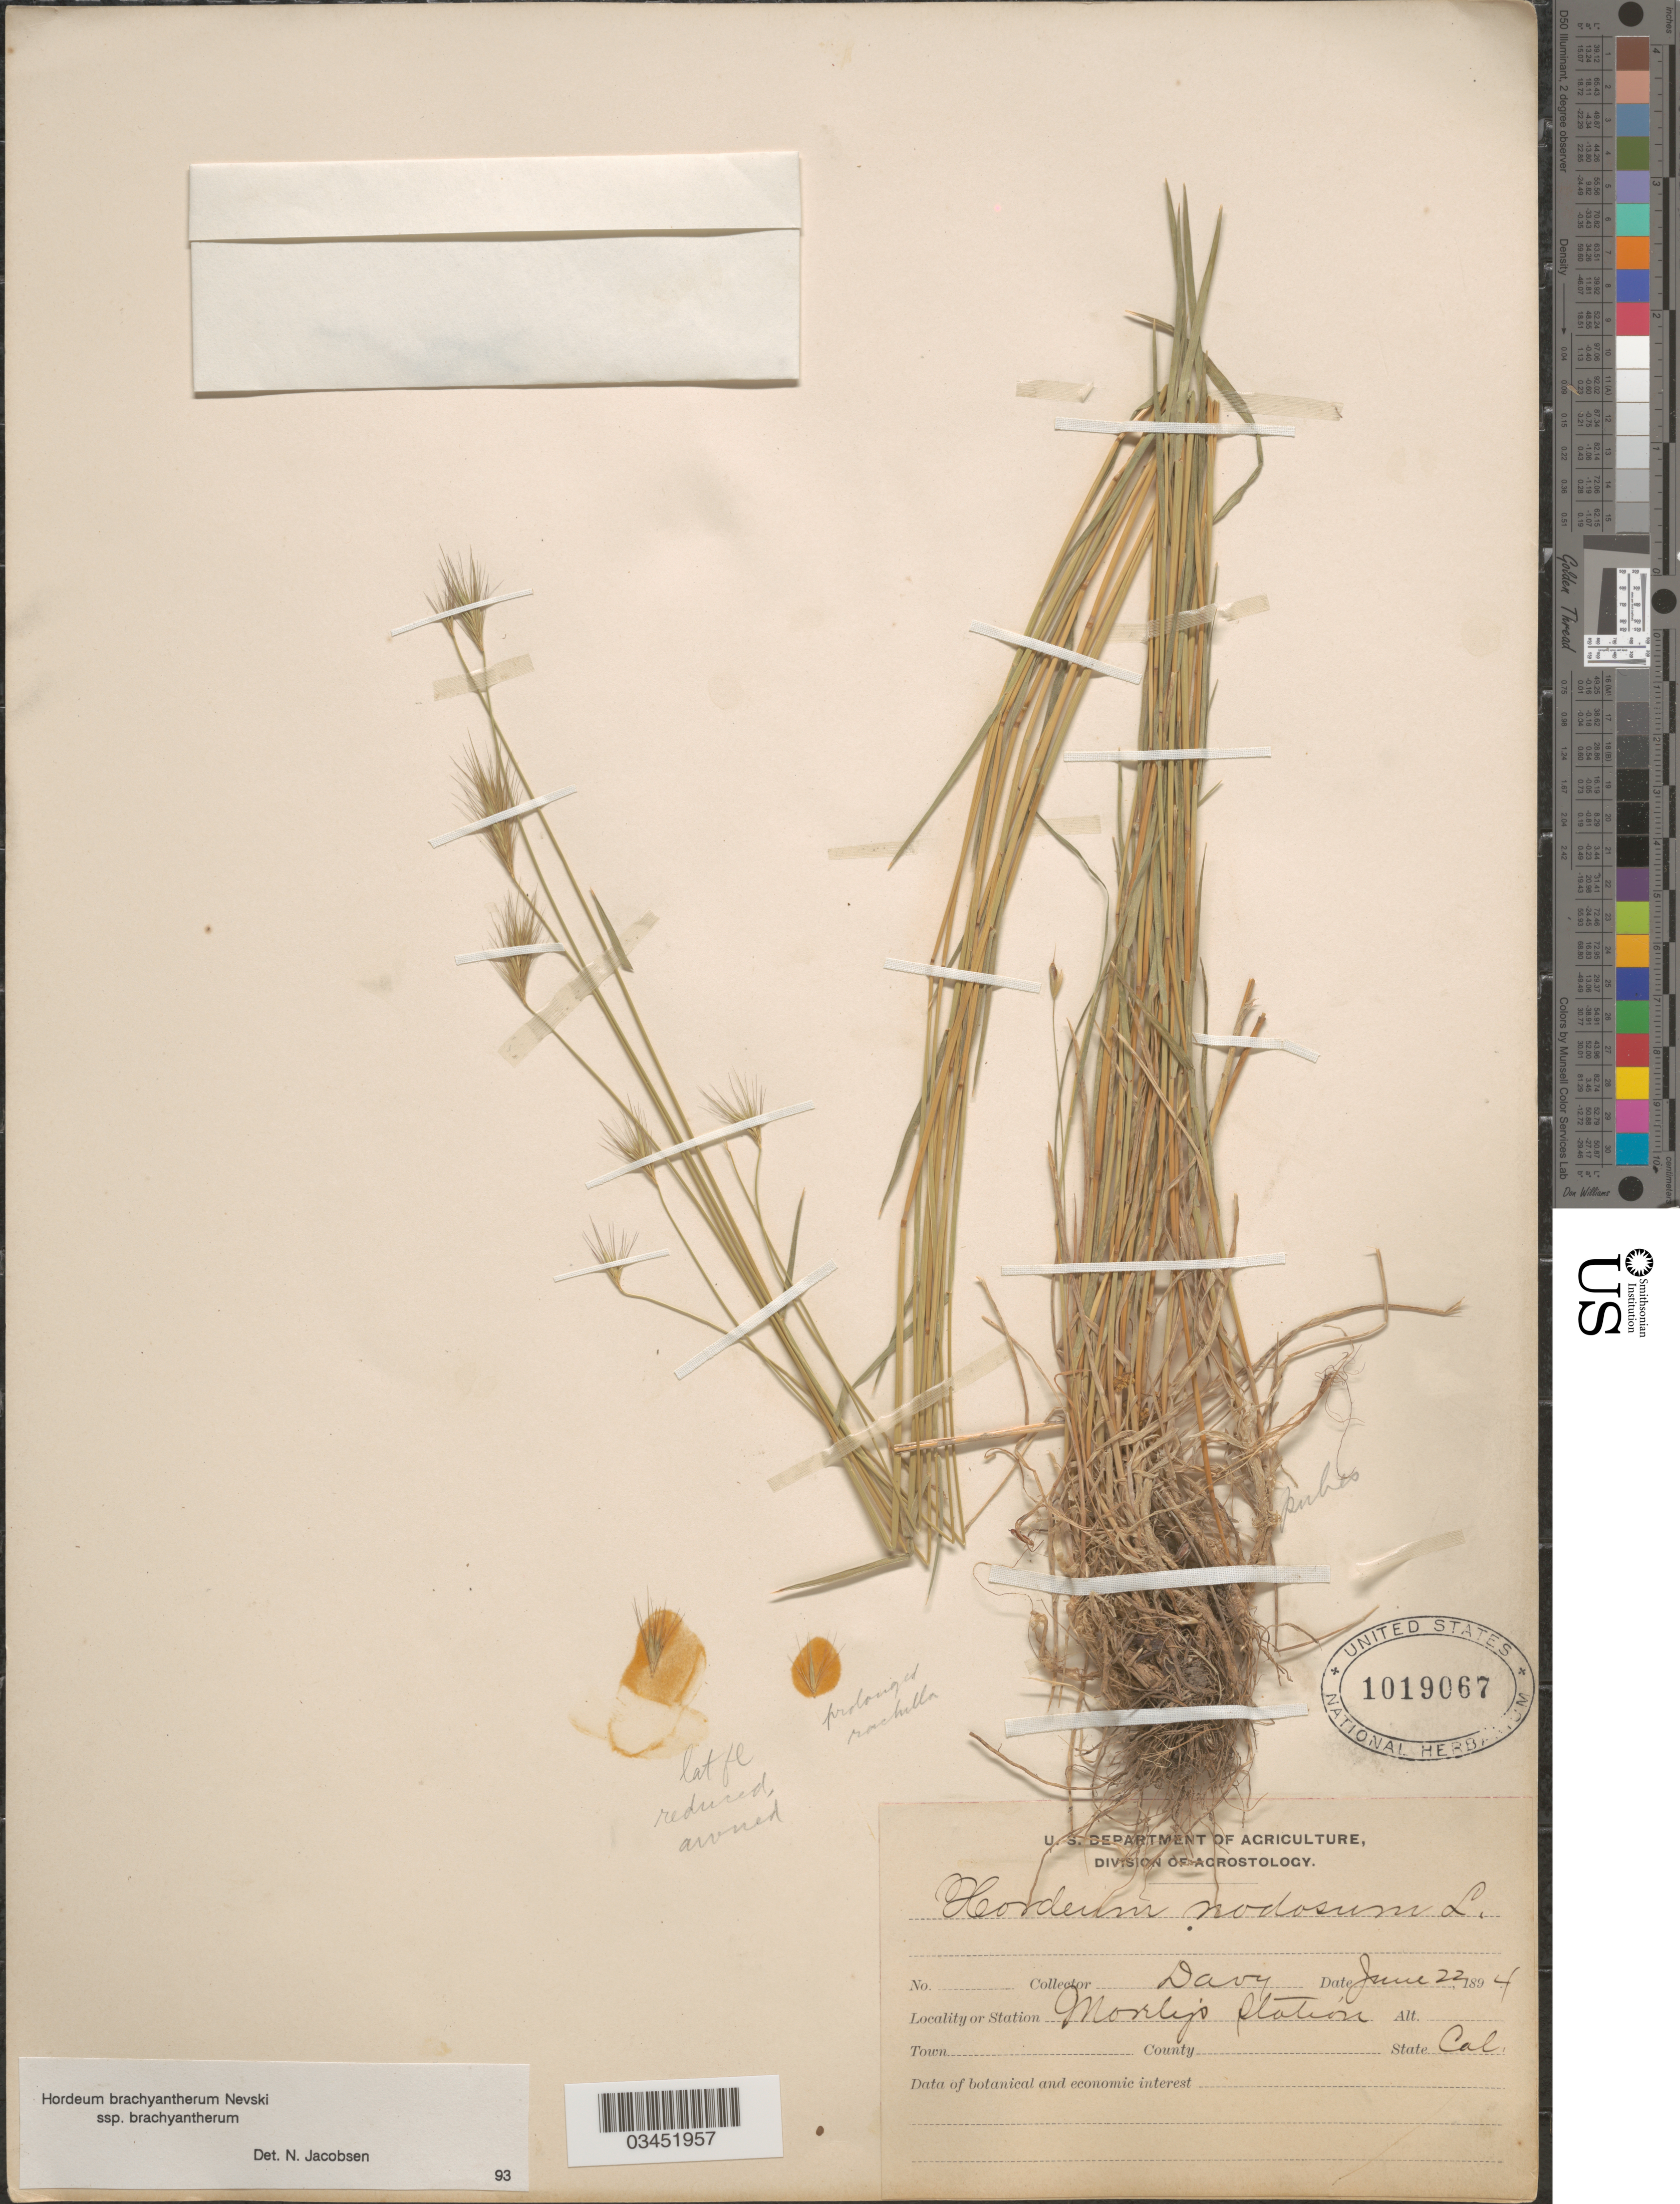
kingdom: Plantae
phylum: Tracheophyta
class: Liliopsida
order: Poales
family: Poaceae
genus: Hordeum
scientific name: Hordeum brachyantherum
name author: Nevski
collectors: Davy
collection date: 1894-06-22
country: United States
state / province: California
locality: Morley's Station.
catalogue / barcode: US 1019067